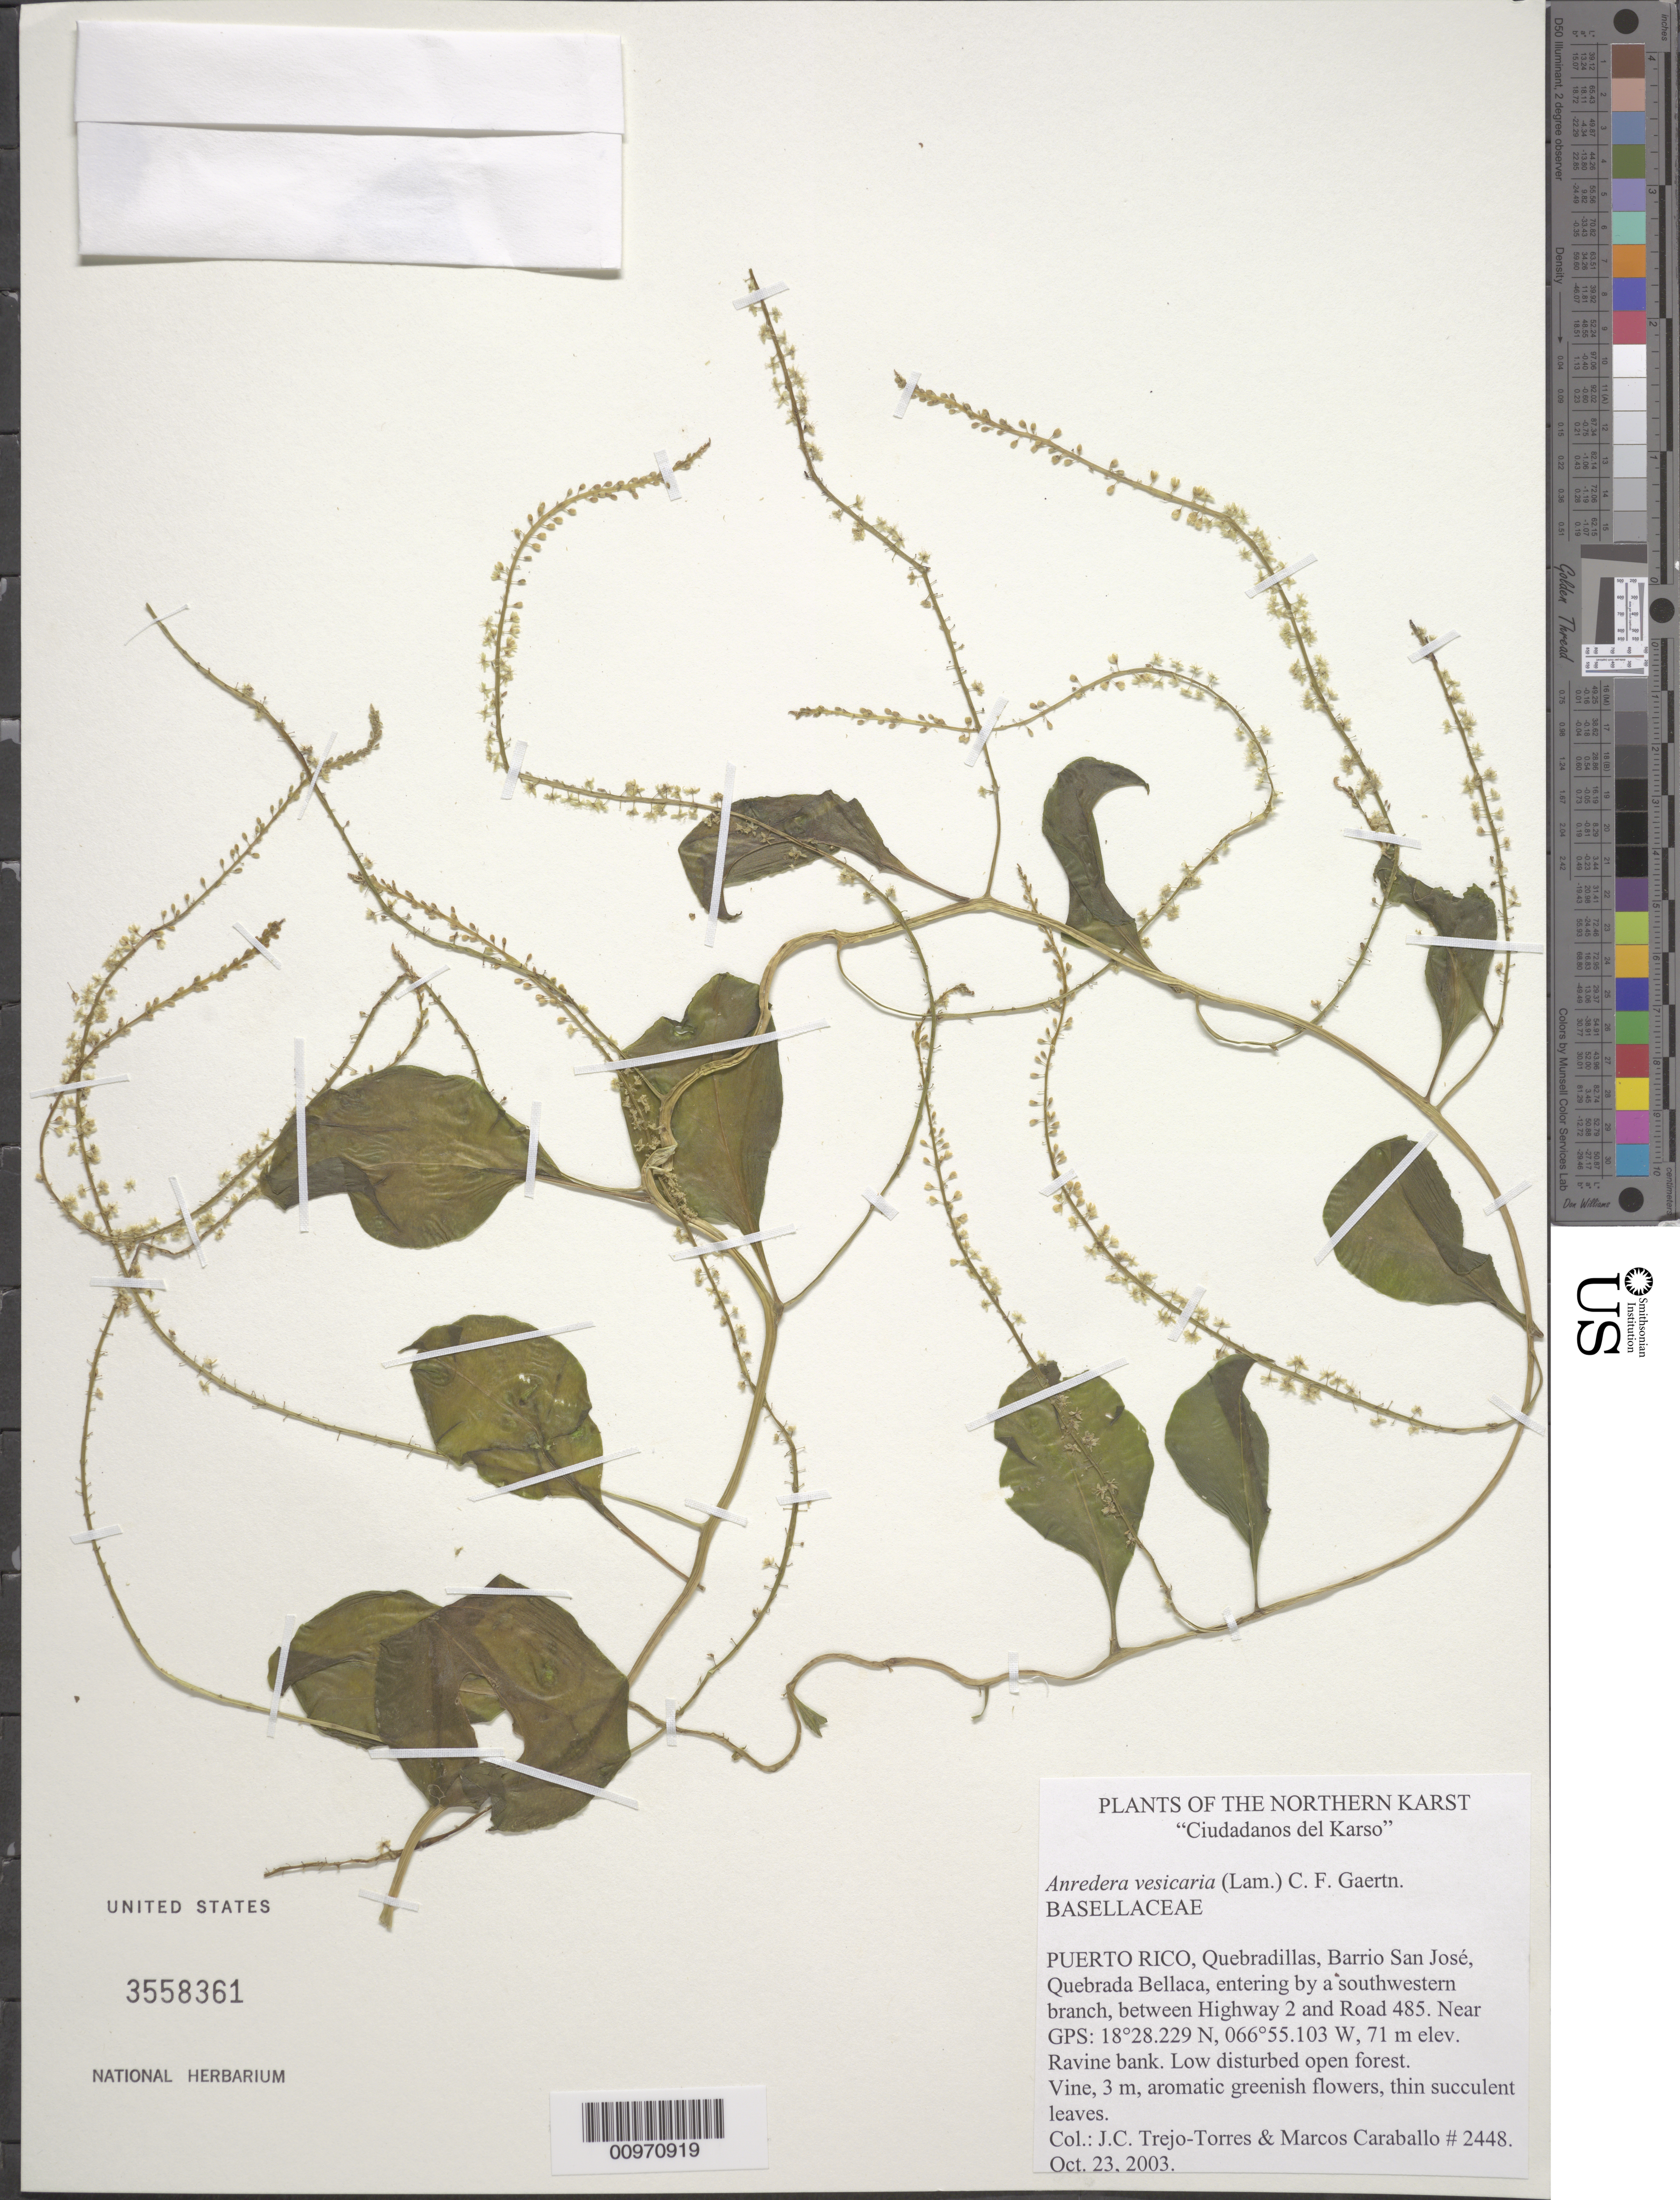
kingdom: Plantae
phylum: Tracheophyta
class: Magnoliopsida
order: Caryophyllales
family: Basellaceae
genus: Anredera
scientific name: Anredera vesicaria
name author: (Lam.) C.F. Gaertn.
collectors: J. C. Trejo-Torres & M. Caraballo-Ortiz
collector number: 2448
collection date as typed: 23 Oct 2003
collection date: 2003-10-23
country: Puerto Rico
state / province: Quebradillas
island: Puerto Rico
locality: Quebradillas, Barrio San José, Quebrada Bellaca, entering by southwestern branch, between Highway 2 and Road 485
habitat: Ravine bank. Low disturbed open forest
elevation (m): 71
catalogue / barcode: US 3558361